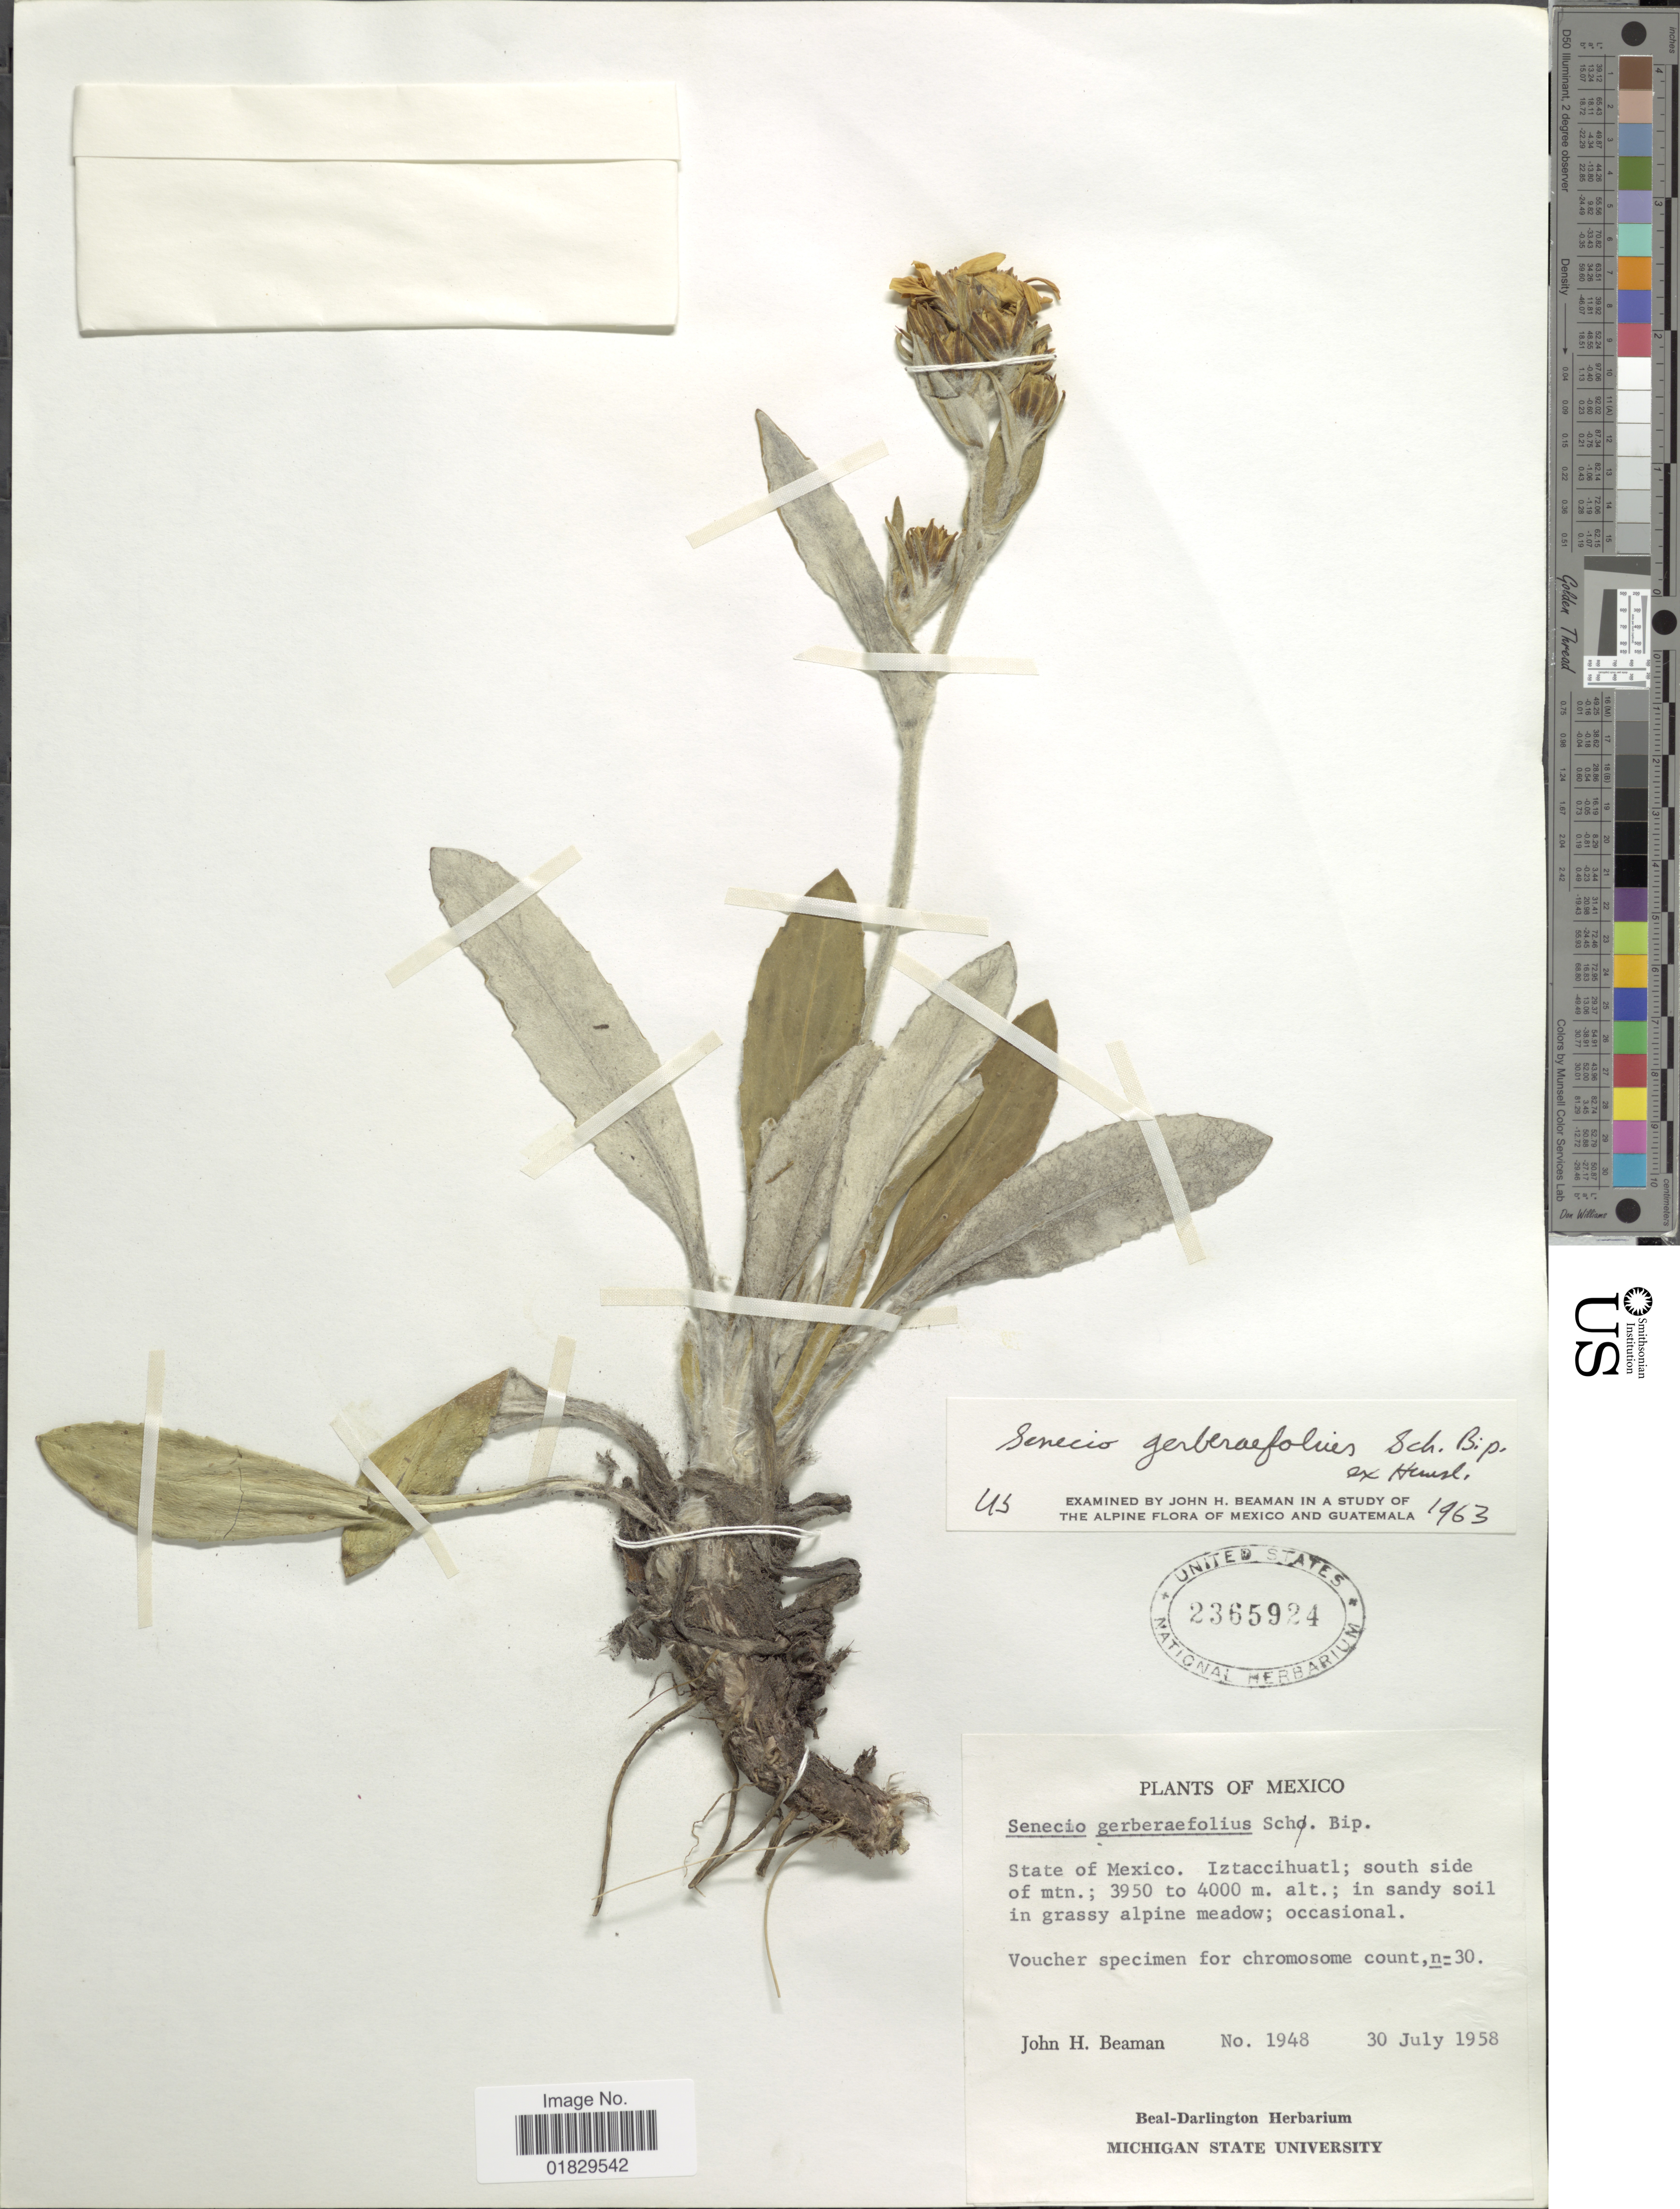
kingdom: Plantae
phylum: Tracheophyta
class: Magnoliopsida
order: Asterales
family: Asteraceae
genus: Robinsonecio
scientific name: Robinsonecio gerberifolius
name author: (Sch. Bip. ex Hemsl.) T.M. Barkley &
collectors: J. H. Beaman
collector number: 1948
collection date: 1958-07-30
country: Mexico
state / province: México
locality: State of Mexico. Iztaccihuatl; south side of mtn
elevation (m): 3950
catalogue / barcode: US 2365924